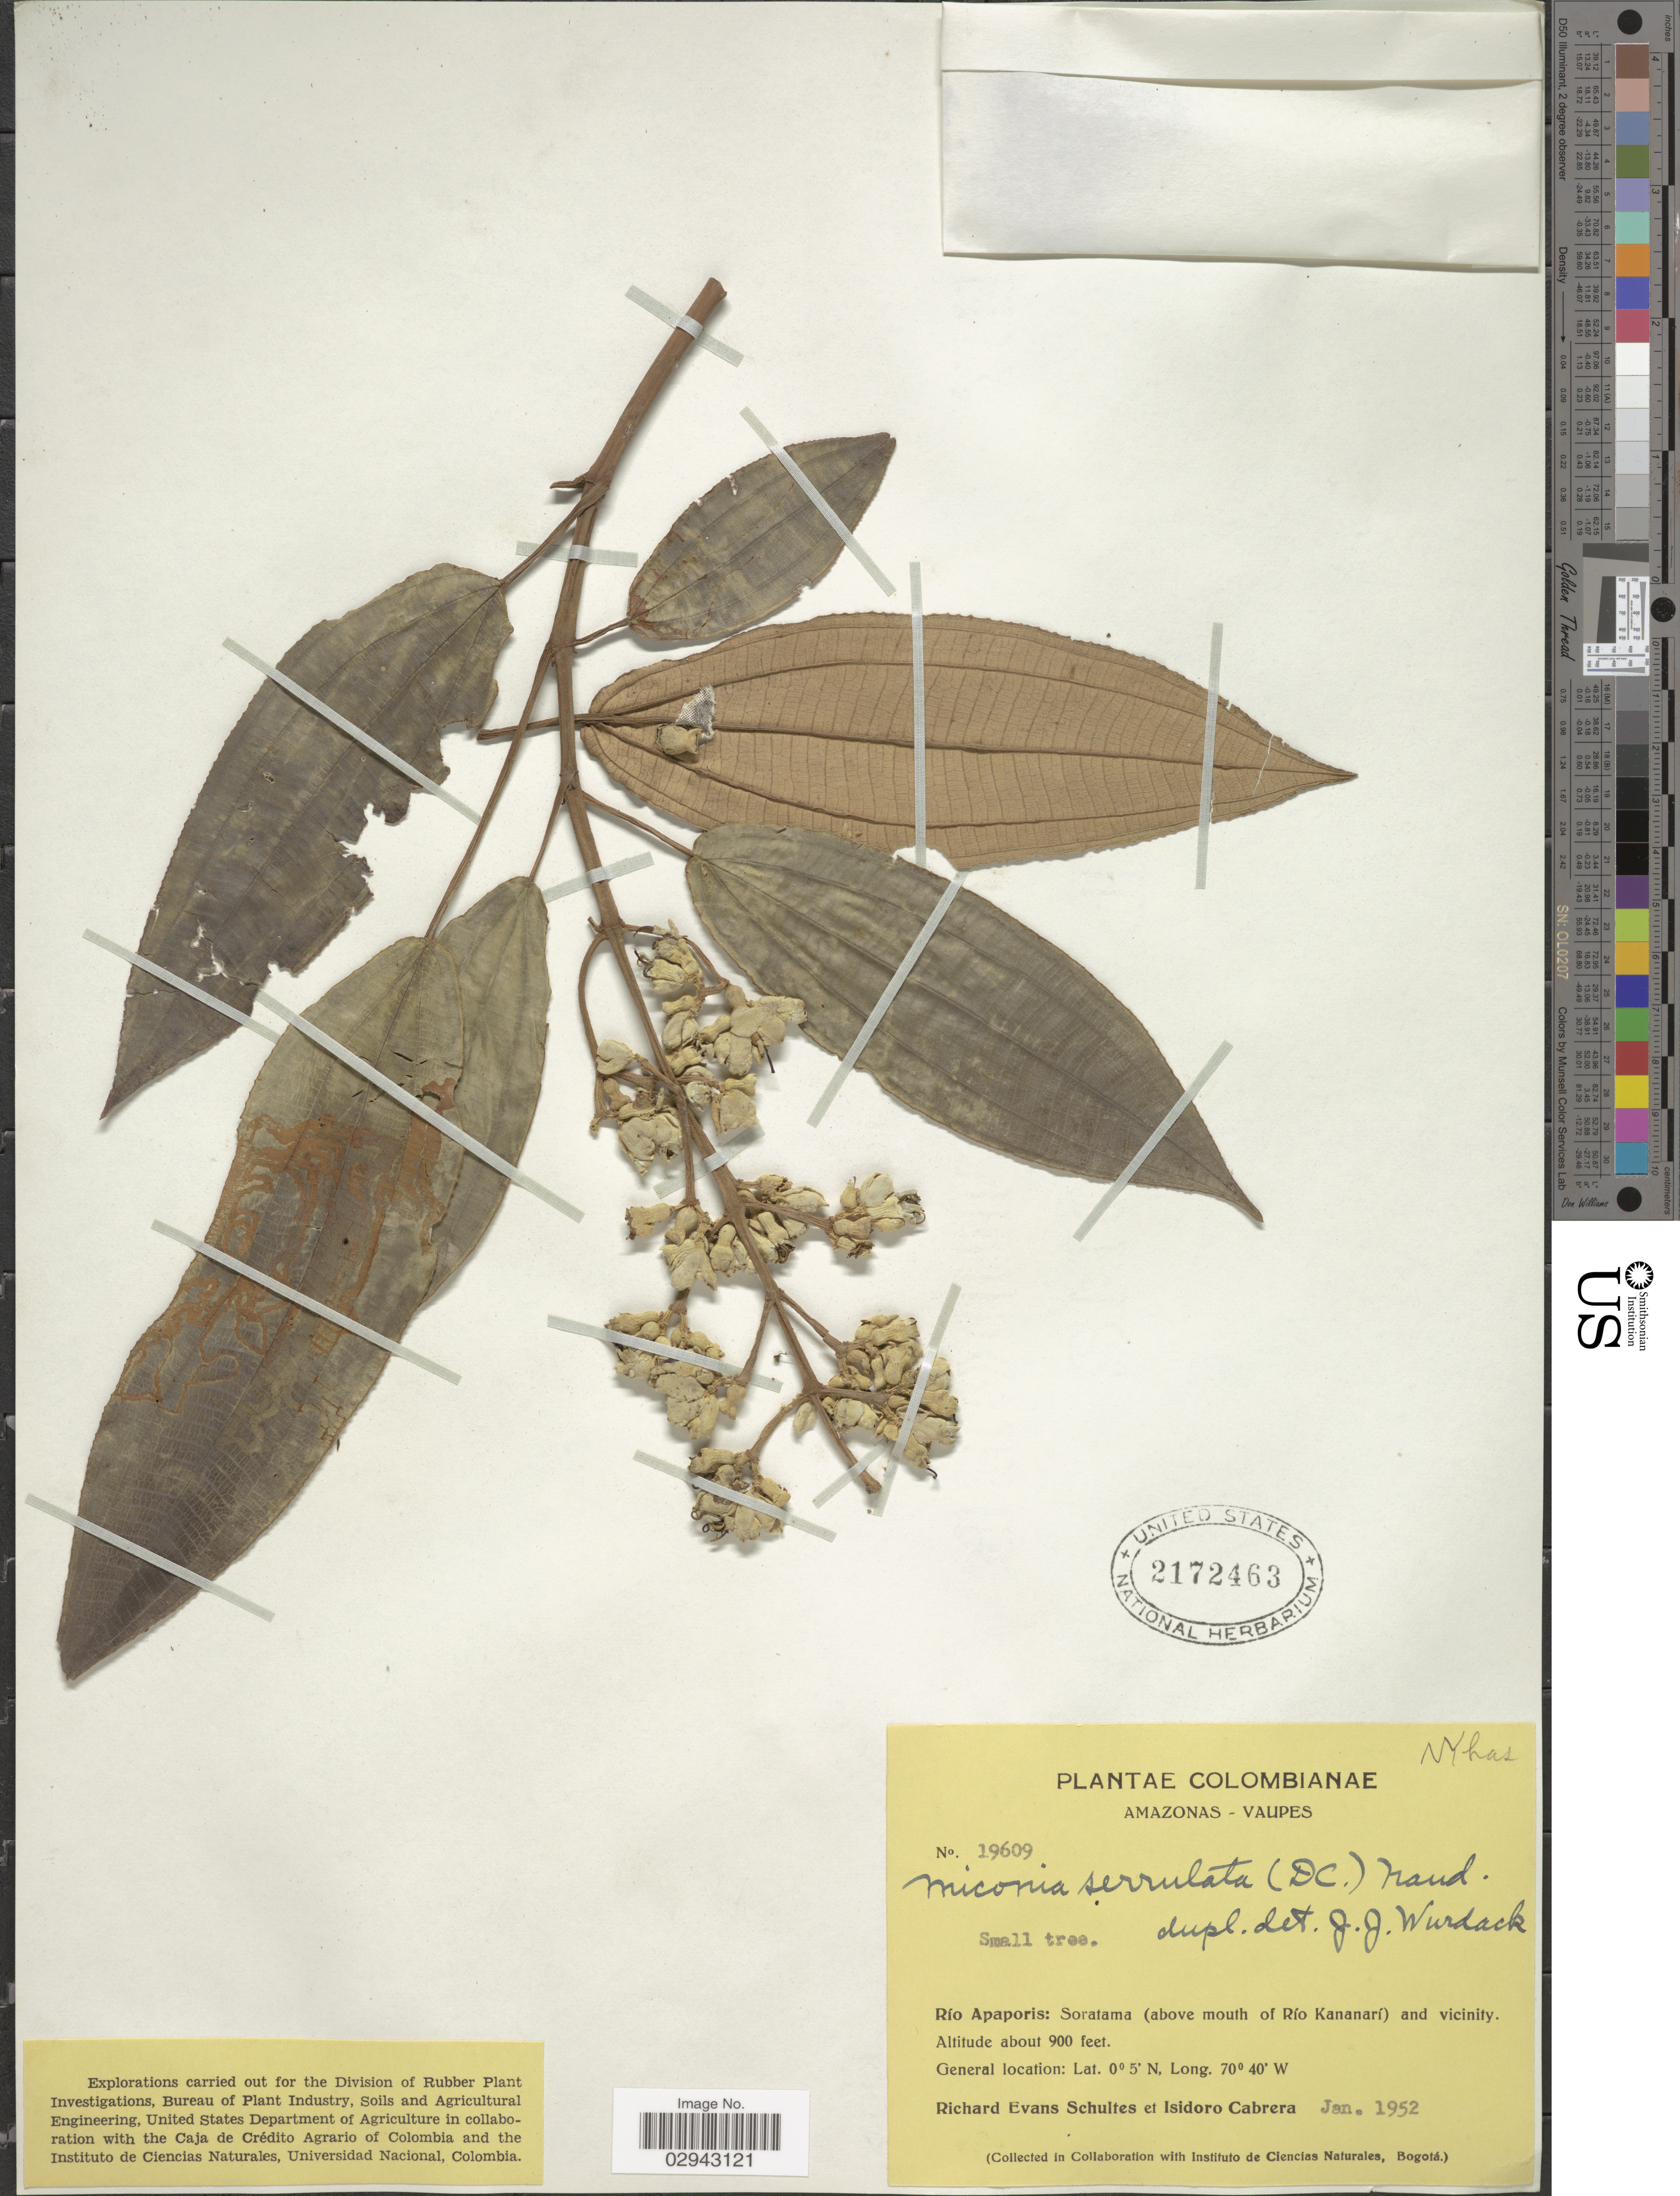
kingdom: Plantae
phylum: Tracheophyta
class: Magnoliopsida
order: Myrtales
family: Melastomataceae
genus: Miconia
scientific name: Miconia serrulata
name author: (DC.) Naudin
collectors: R. E. Schultes & I. Cabrera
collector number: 19609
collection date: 1952-01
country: Colombia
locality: Amazonas - Vaupes. Río Apaporis: Soratama (above mouth of Río Kananarí) and vicinity.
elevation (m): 274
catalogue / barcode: US 2172463